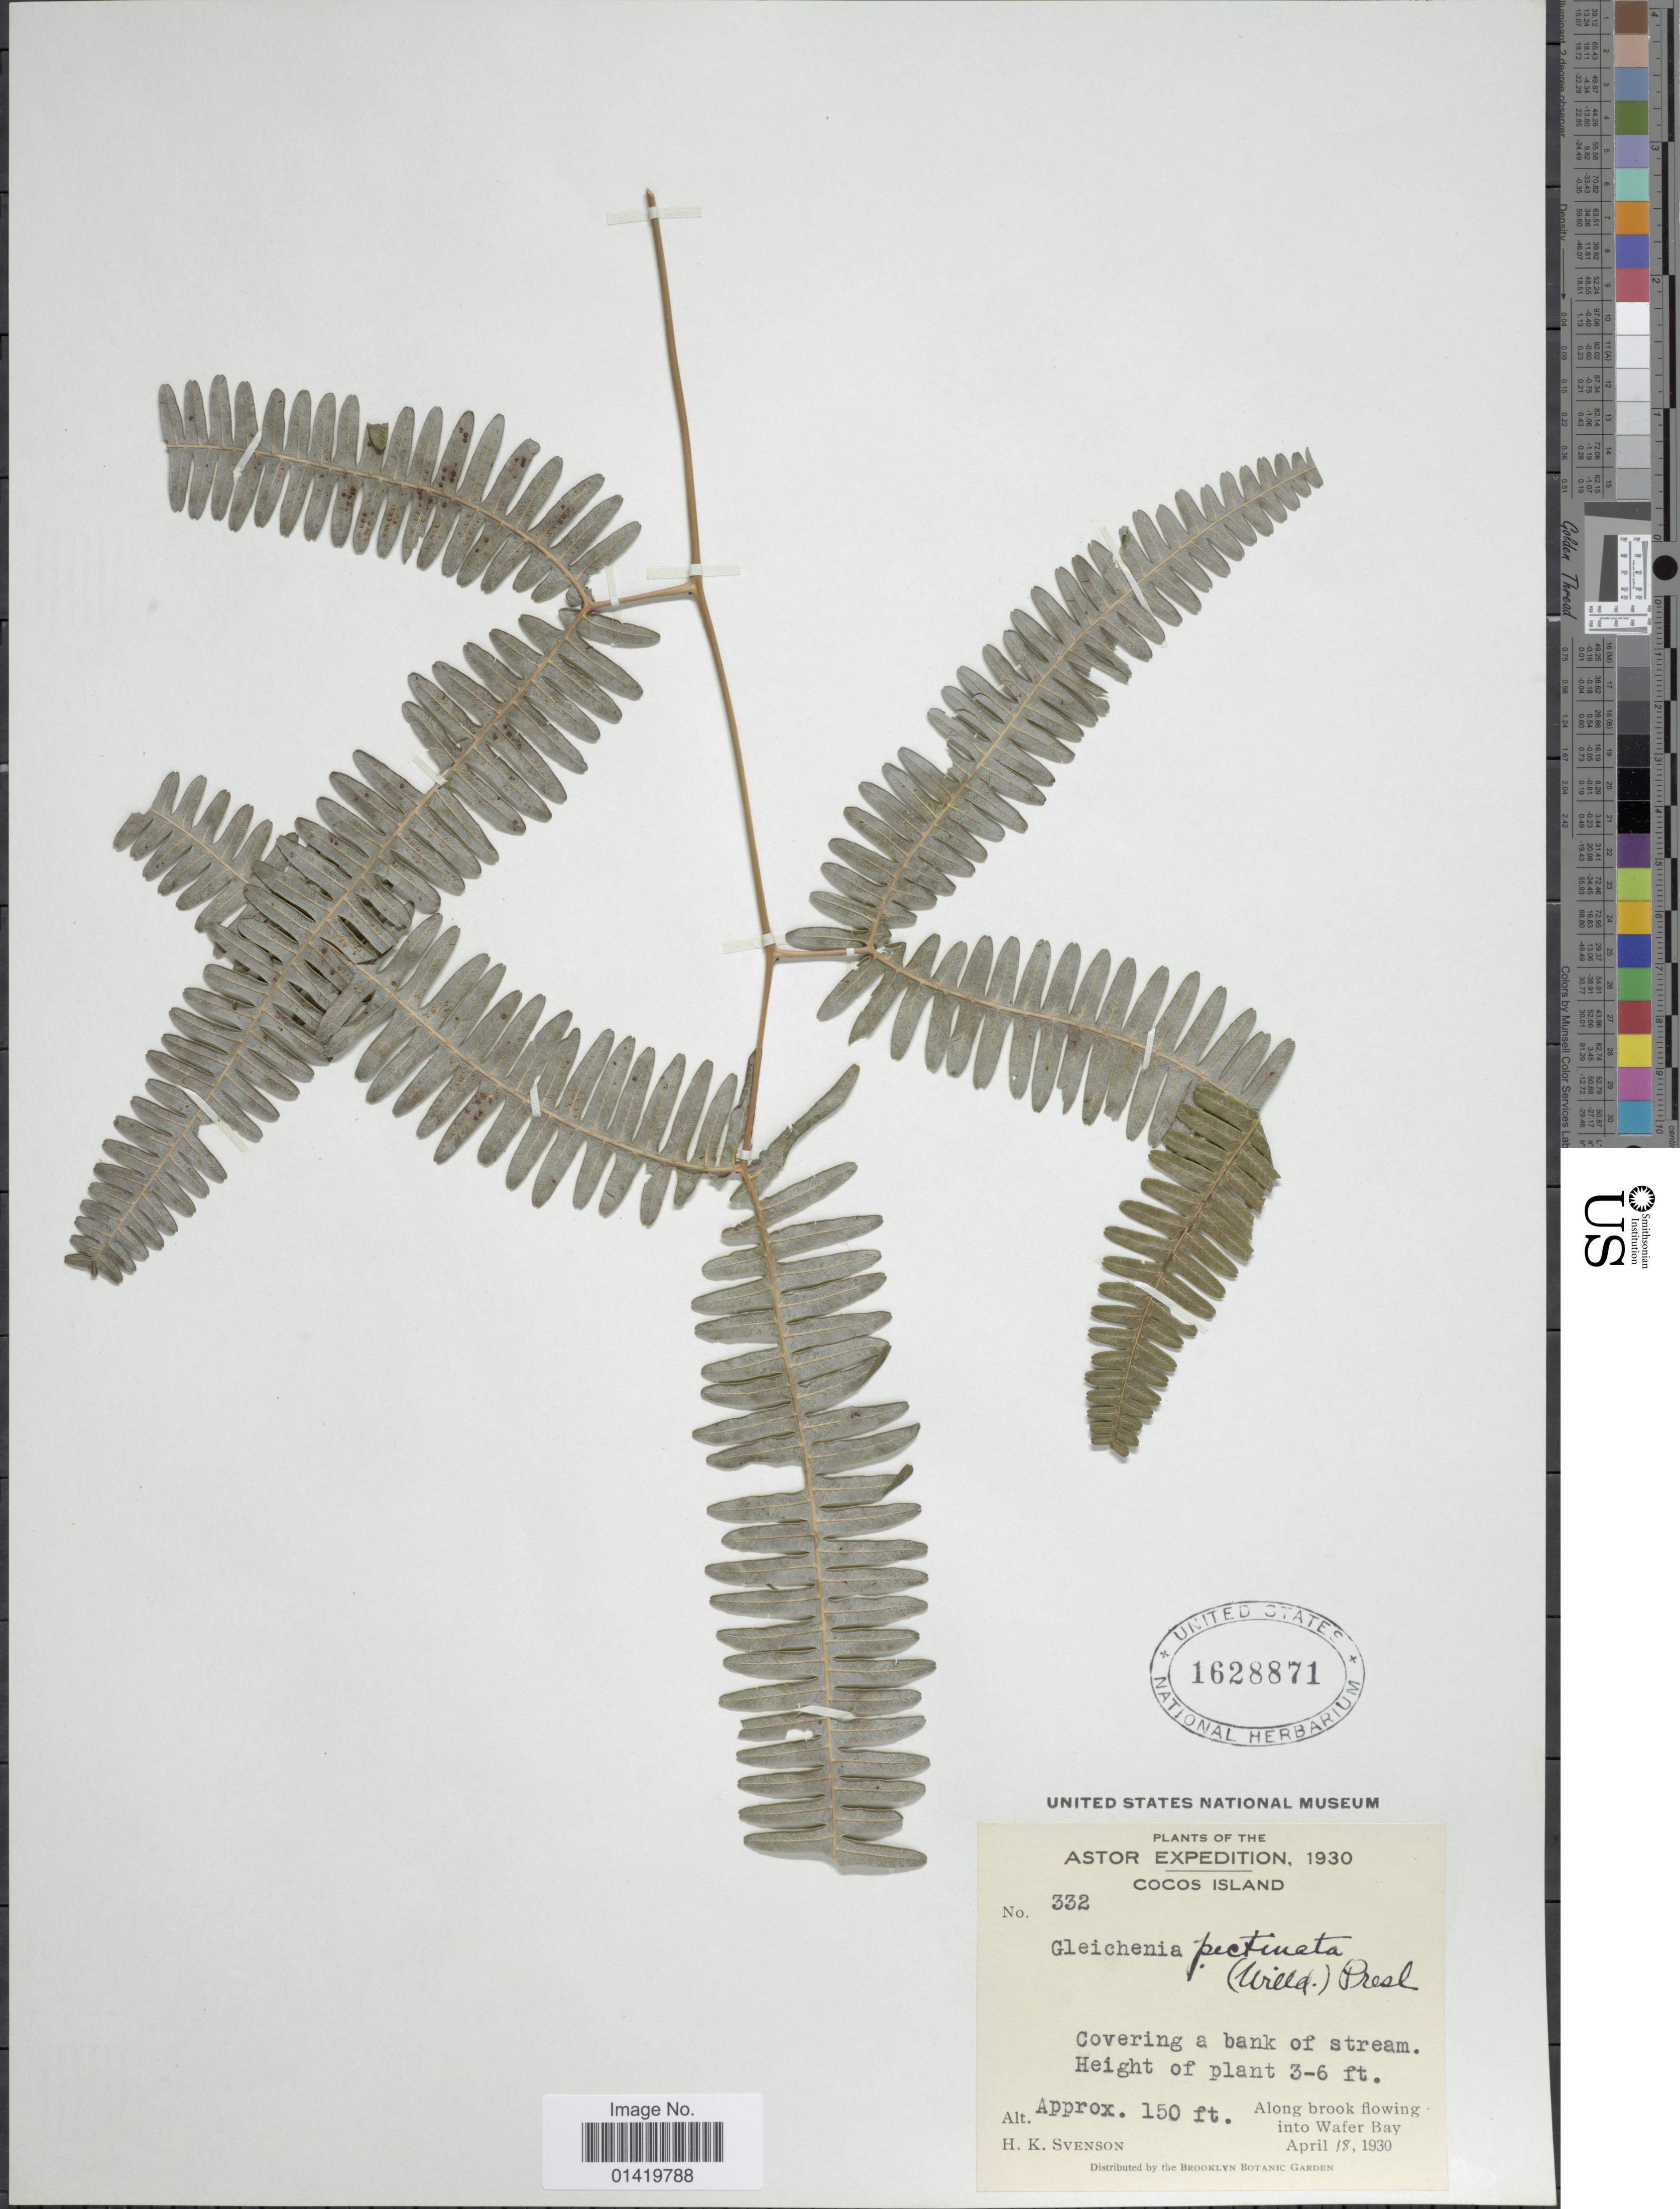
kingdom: Plantae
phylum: Tracheophyta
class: Polypodiopsida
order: Gleicheniales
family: Gleicheniaceae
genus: Gleichenella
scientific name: Gleichenella pectinata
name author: (Willd.) Ching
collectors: H. K. Svenson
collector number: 332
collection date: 1930-04-18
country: Australia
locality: Cocos Island, Covering a bank of stream, Along brook flowing into Wafer Bay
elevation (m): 46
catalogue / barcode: US 1628871